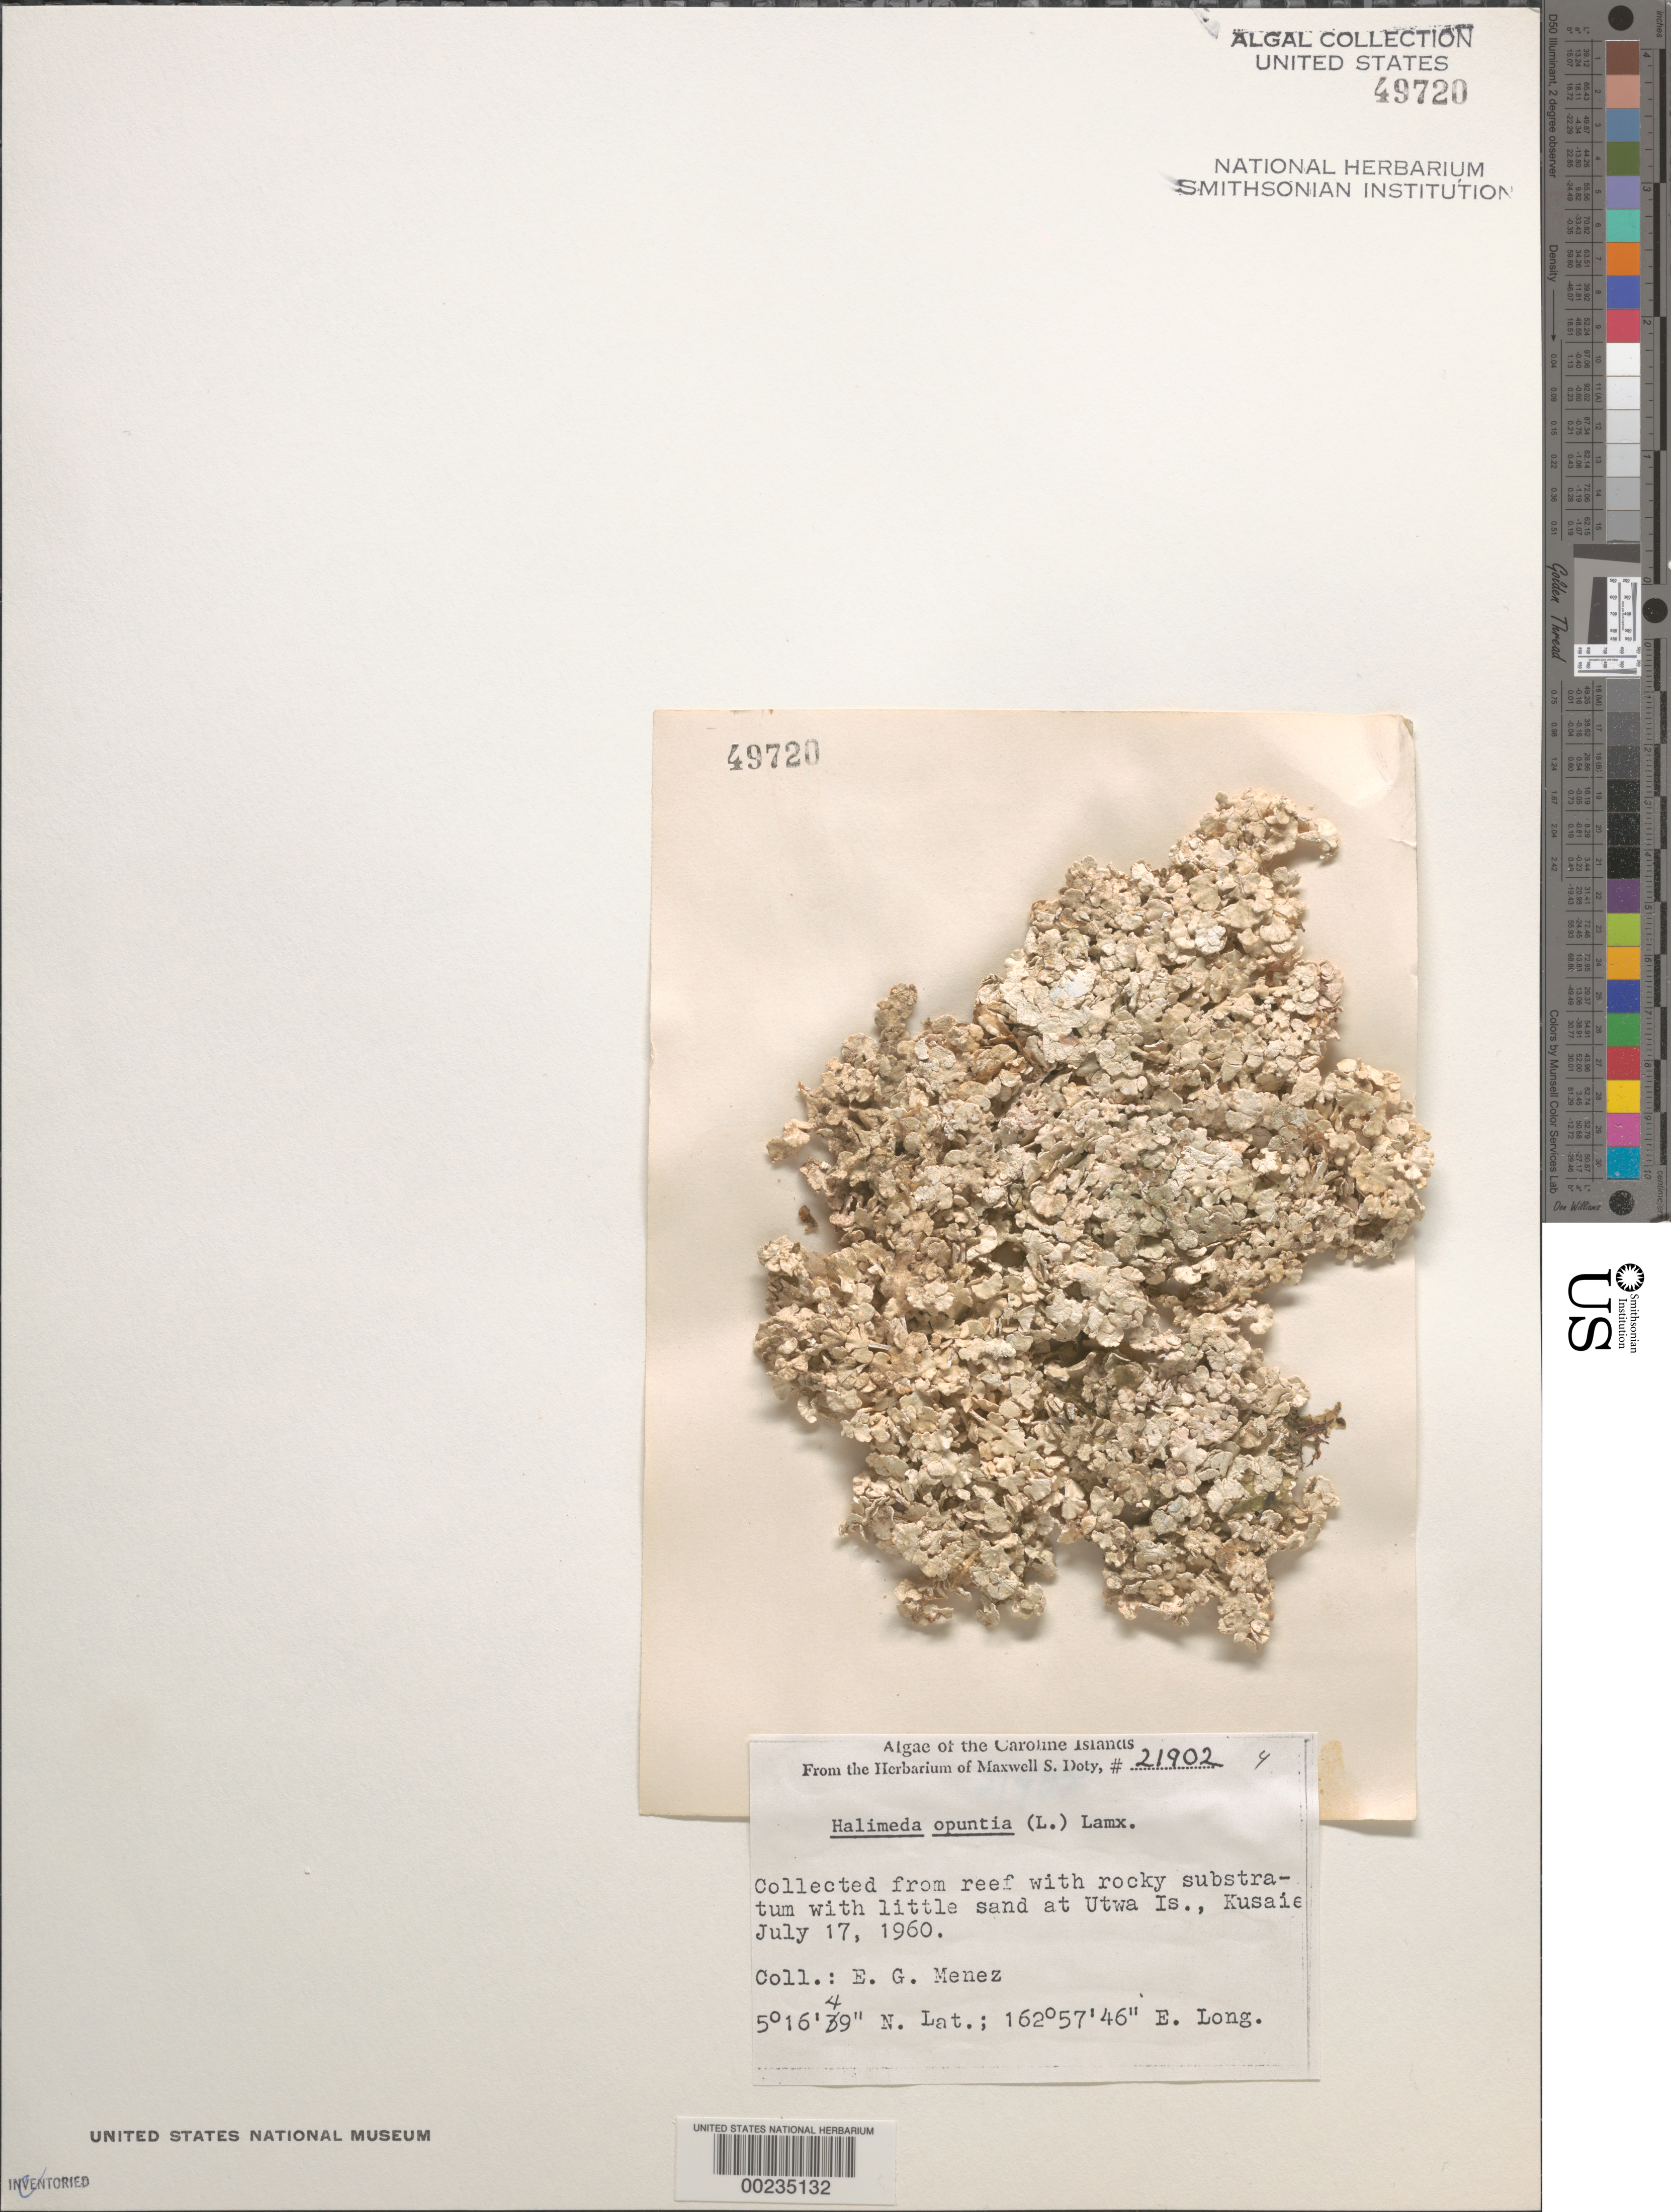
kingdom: Plantae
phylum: Chlorophyta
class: Ulvophyceae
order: Bryopsidales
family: Halimedaceae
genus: Halimeda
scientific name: Halimeda opuntia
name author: (L.) J.V.Lamouroux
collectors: Meñez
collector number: MSD 21902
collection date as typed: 17 Jul 1960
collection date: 1960-07-17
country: Micronesia, Federated States of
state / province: Kosrae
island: Utwa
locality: Utwa Island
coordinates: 5 16' 49" N, 162 57' 46" E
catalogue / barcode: US 49720